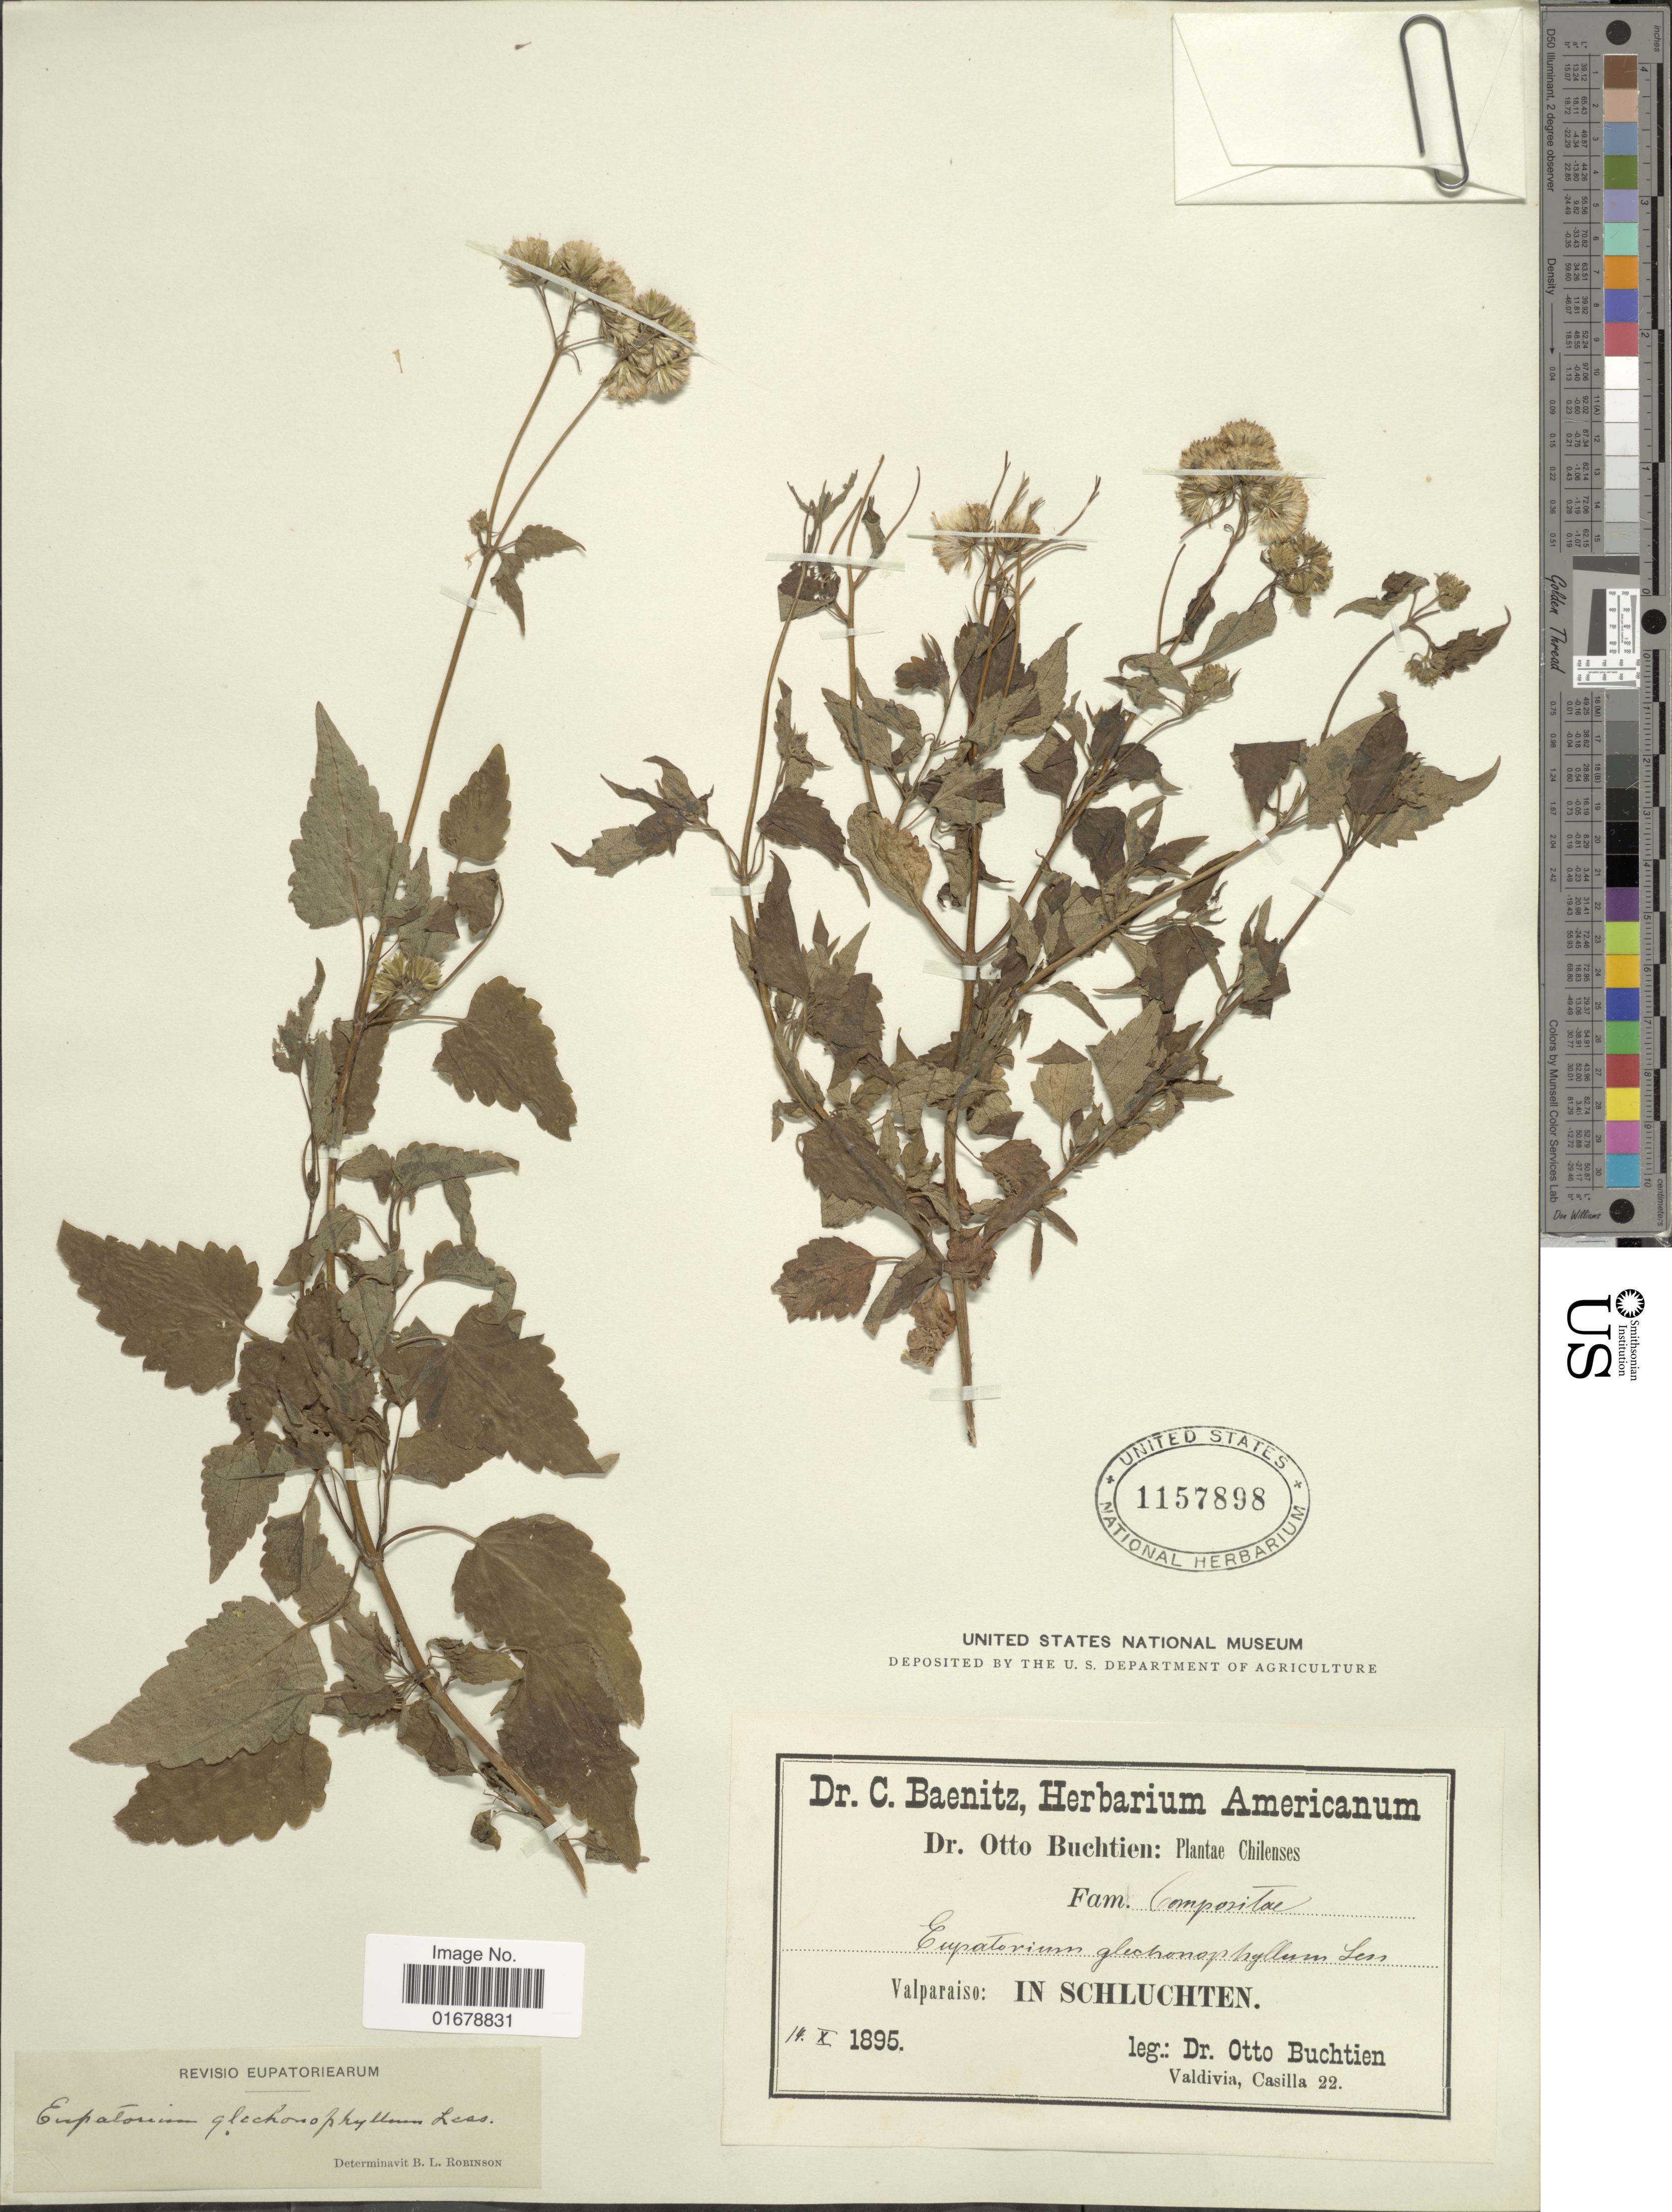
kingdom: Plantae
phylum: Tracheophyta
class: Magnoliopsida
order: Asterales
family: Asteraceae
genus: Ageratina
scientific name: Ageratina glechonophylla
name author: (Less.) R.M. King & H. Rob.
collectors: O. Buchtien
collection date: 1895-10-14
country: Chile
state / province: Valparaíso (V)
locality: Valparaiso: In Schluchten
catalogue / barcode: US 1157898